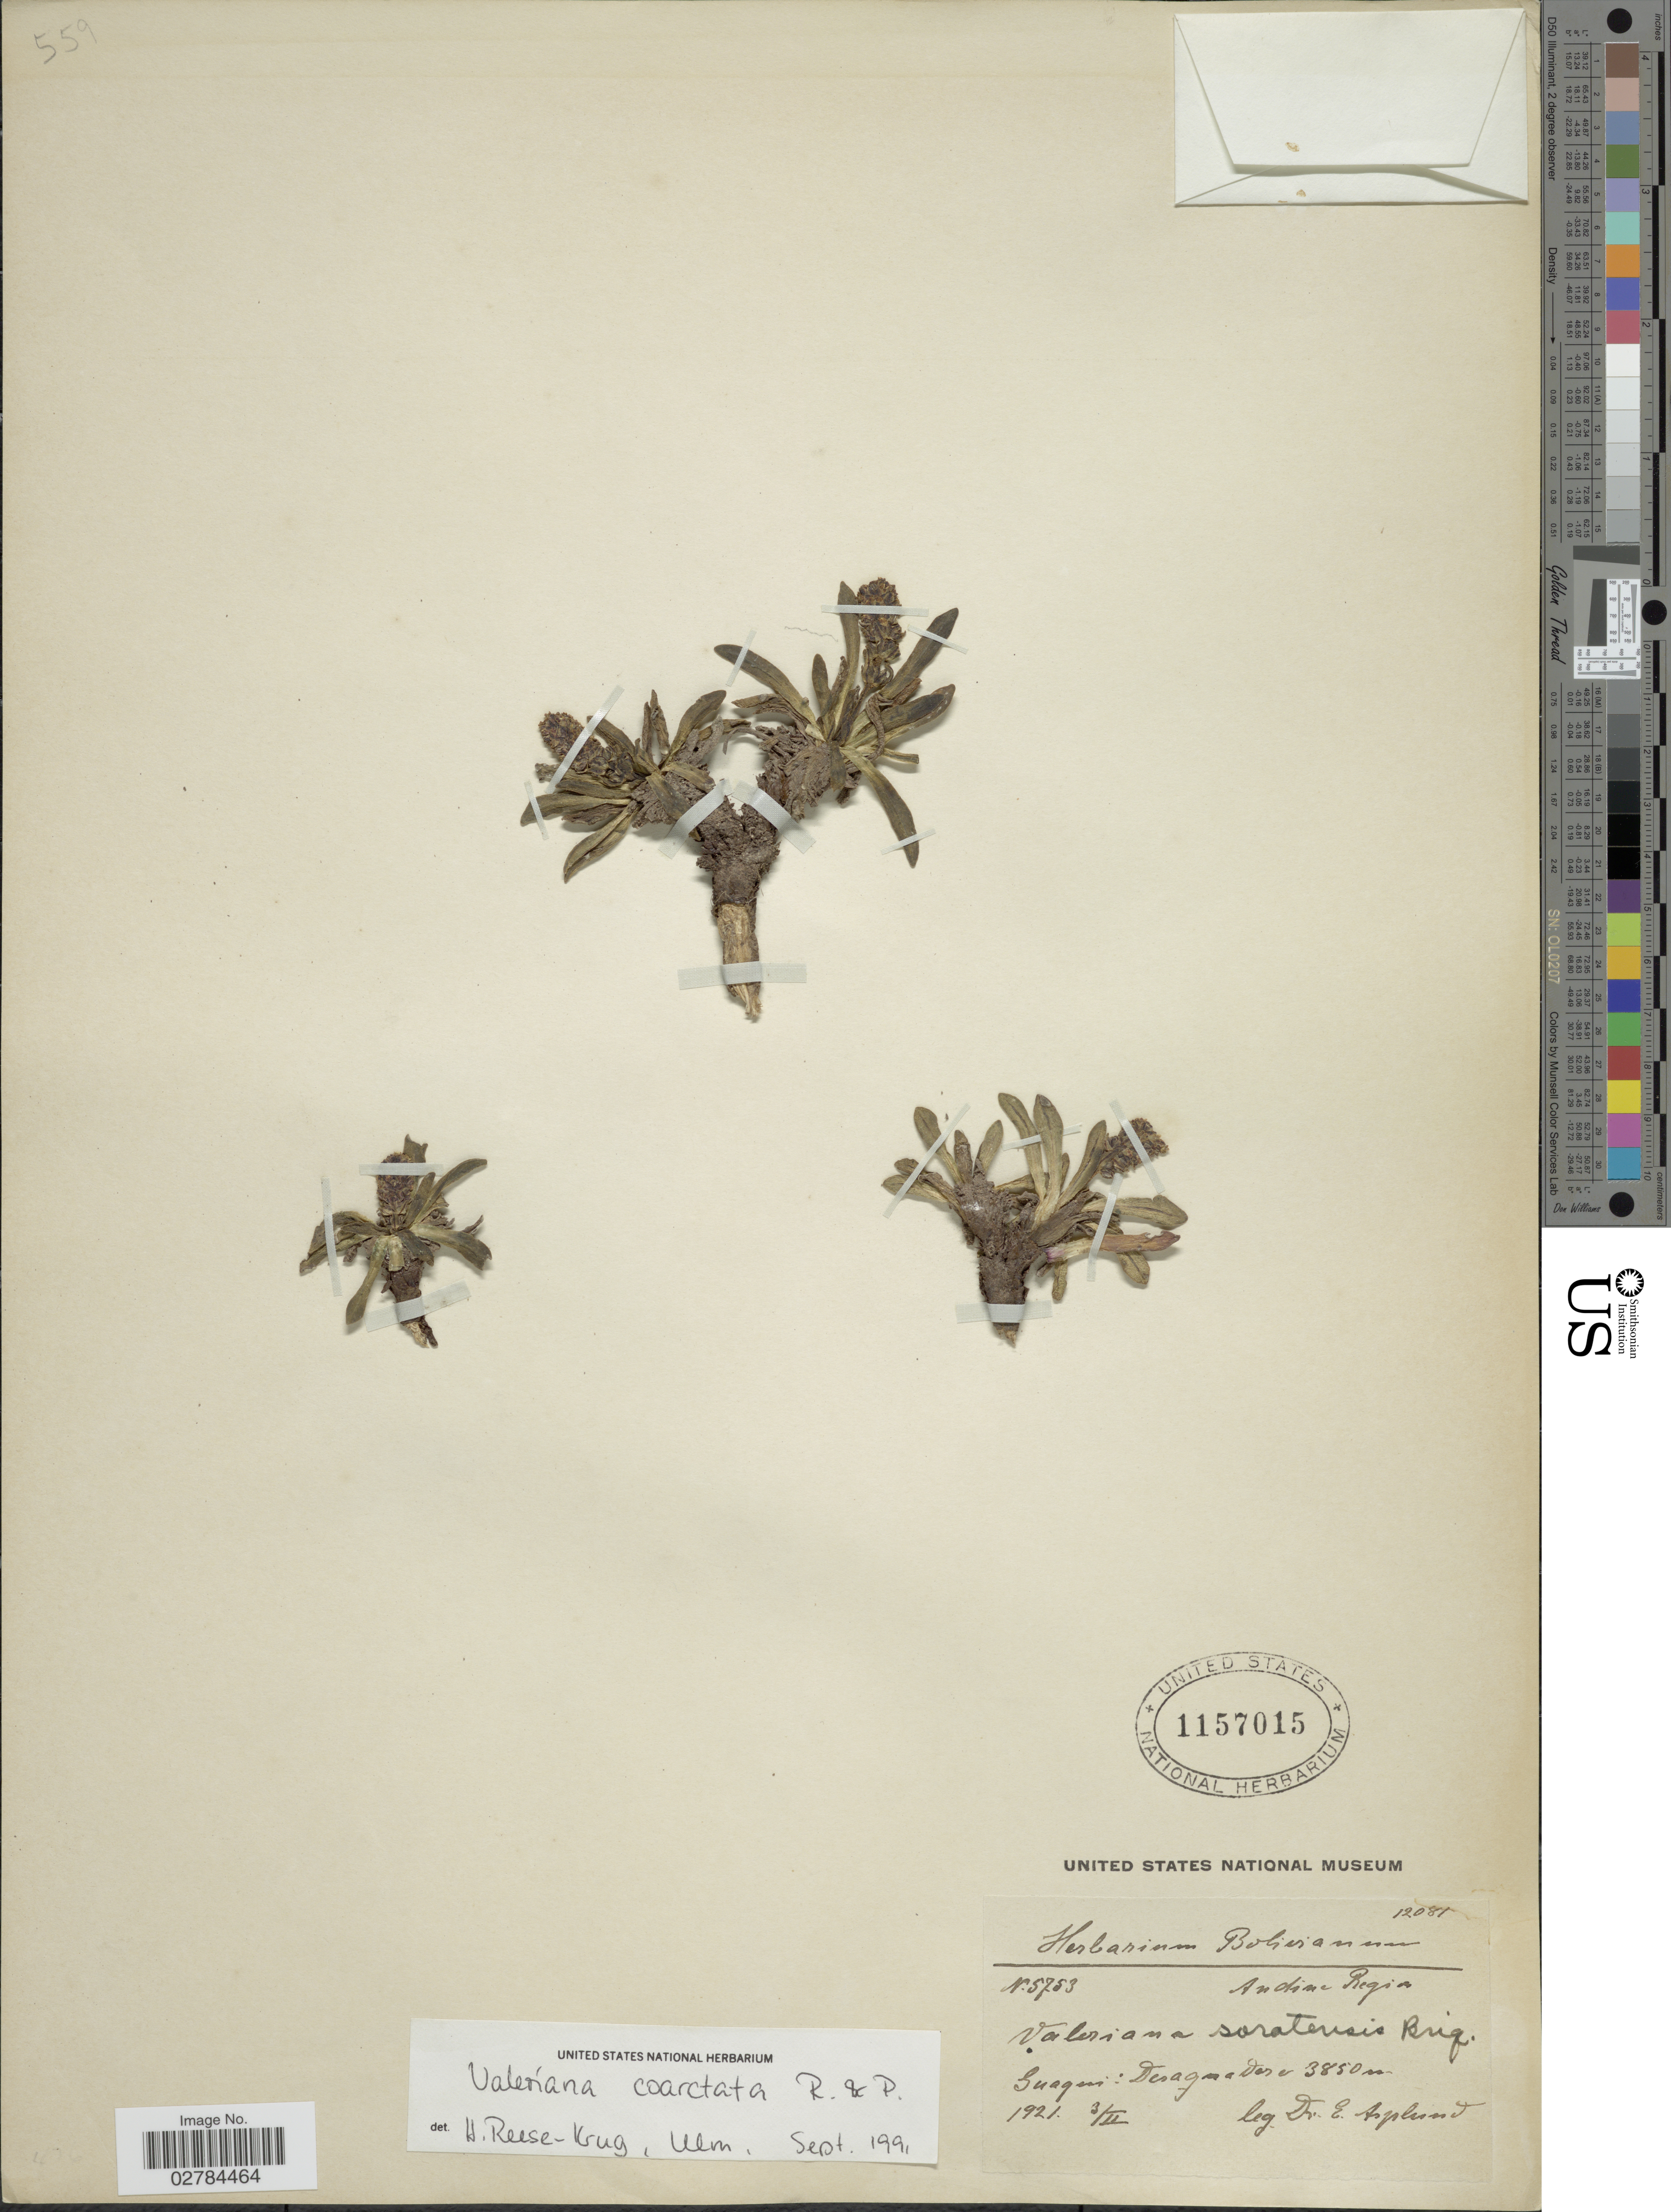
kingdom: Plantae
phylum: Tracheophyta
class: Magnoliopsida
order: Dipsacales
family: Caprifoliaceae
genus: Valeriana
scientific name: Valeriana coarctata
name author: Ruiz & Pav.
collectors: E. Asplund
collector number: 5753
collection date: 1921-02-03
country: Bolivia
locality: Andine Region. Suagui: Desagmaderer.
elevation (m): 3850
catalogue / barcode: US 1157015